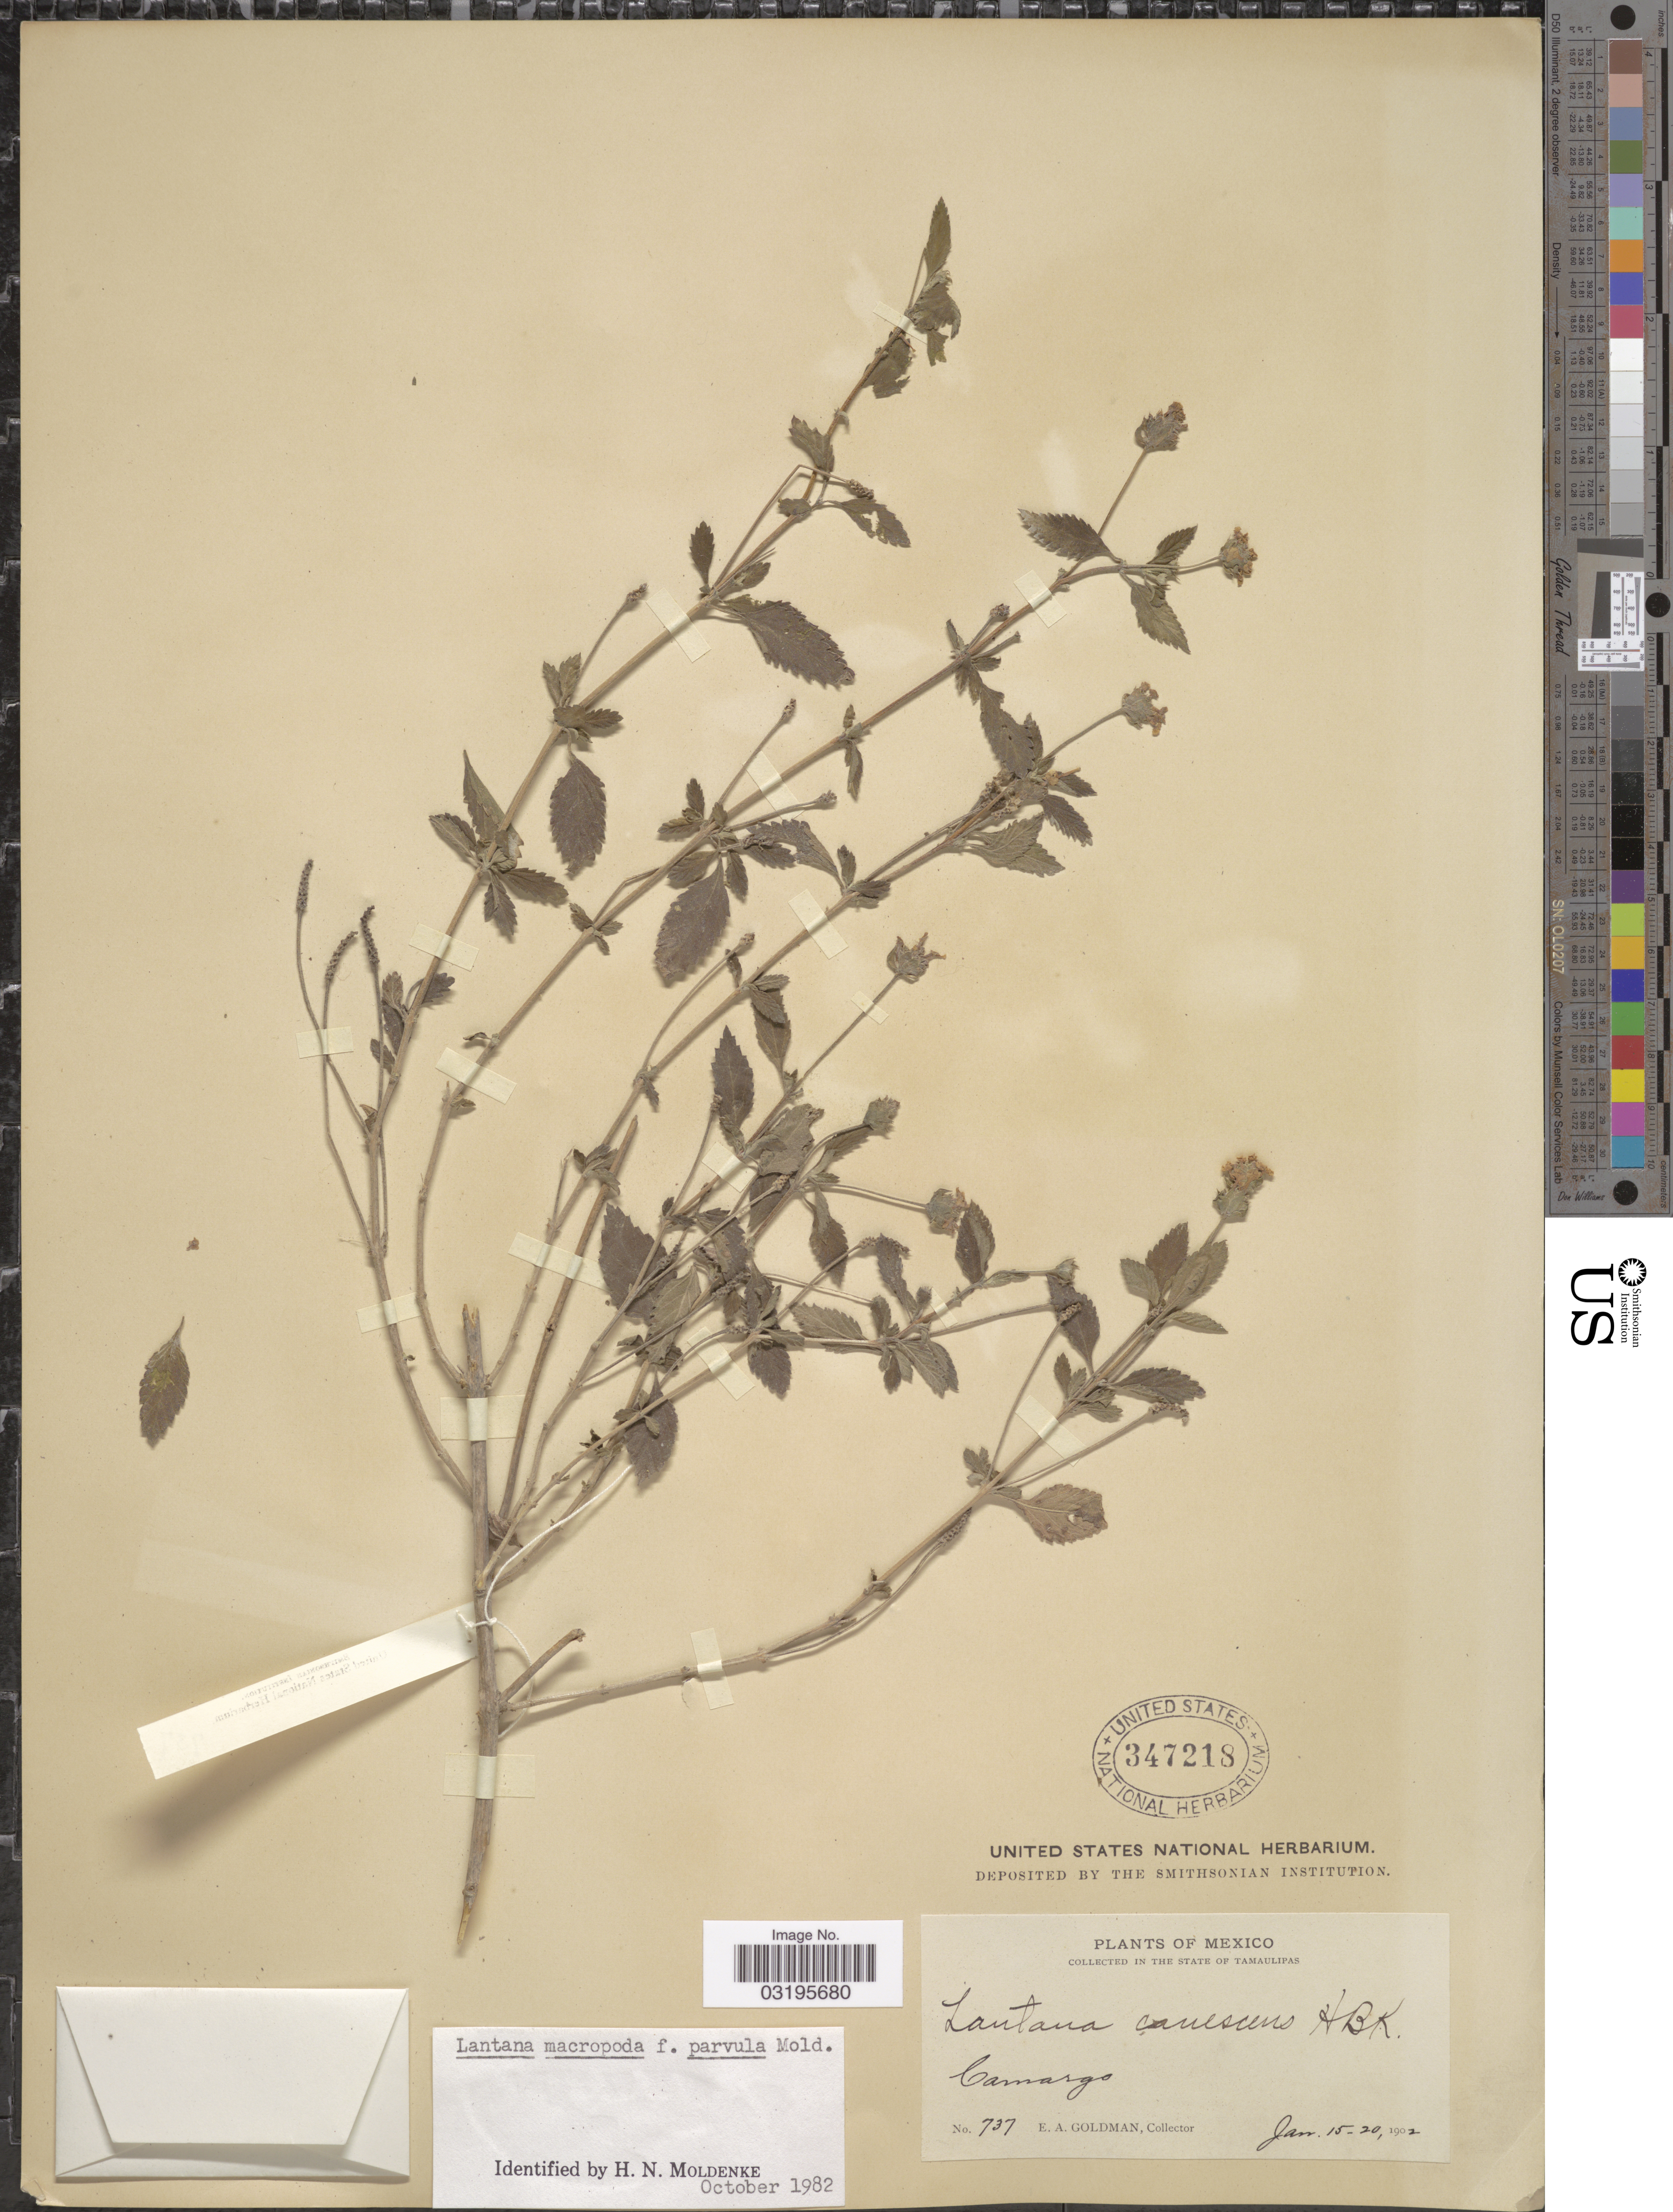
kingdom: Plantae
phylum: Tracheophyta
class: Magnoliopsida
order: Lamiales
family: Verbenaceae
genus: Lantana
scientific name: Lantana macropoda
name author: Torr.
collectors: E. A. Goldman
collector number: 737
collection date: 1902-01-15/1902-01-20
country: Mexico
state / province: Tamaulipas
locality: Camargo.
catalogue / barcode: US 347218